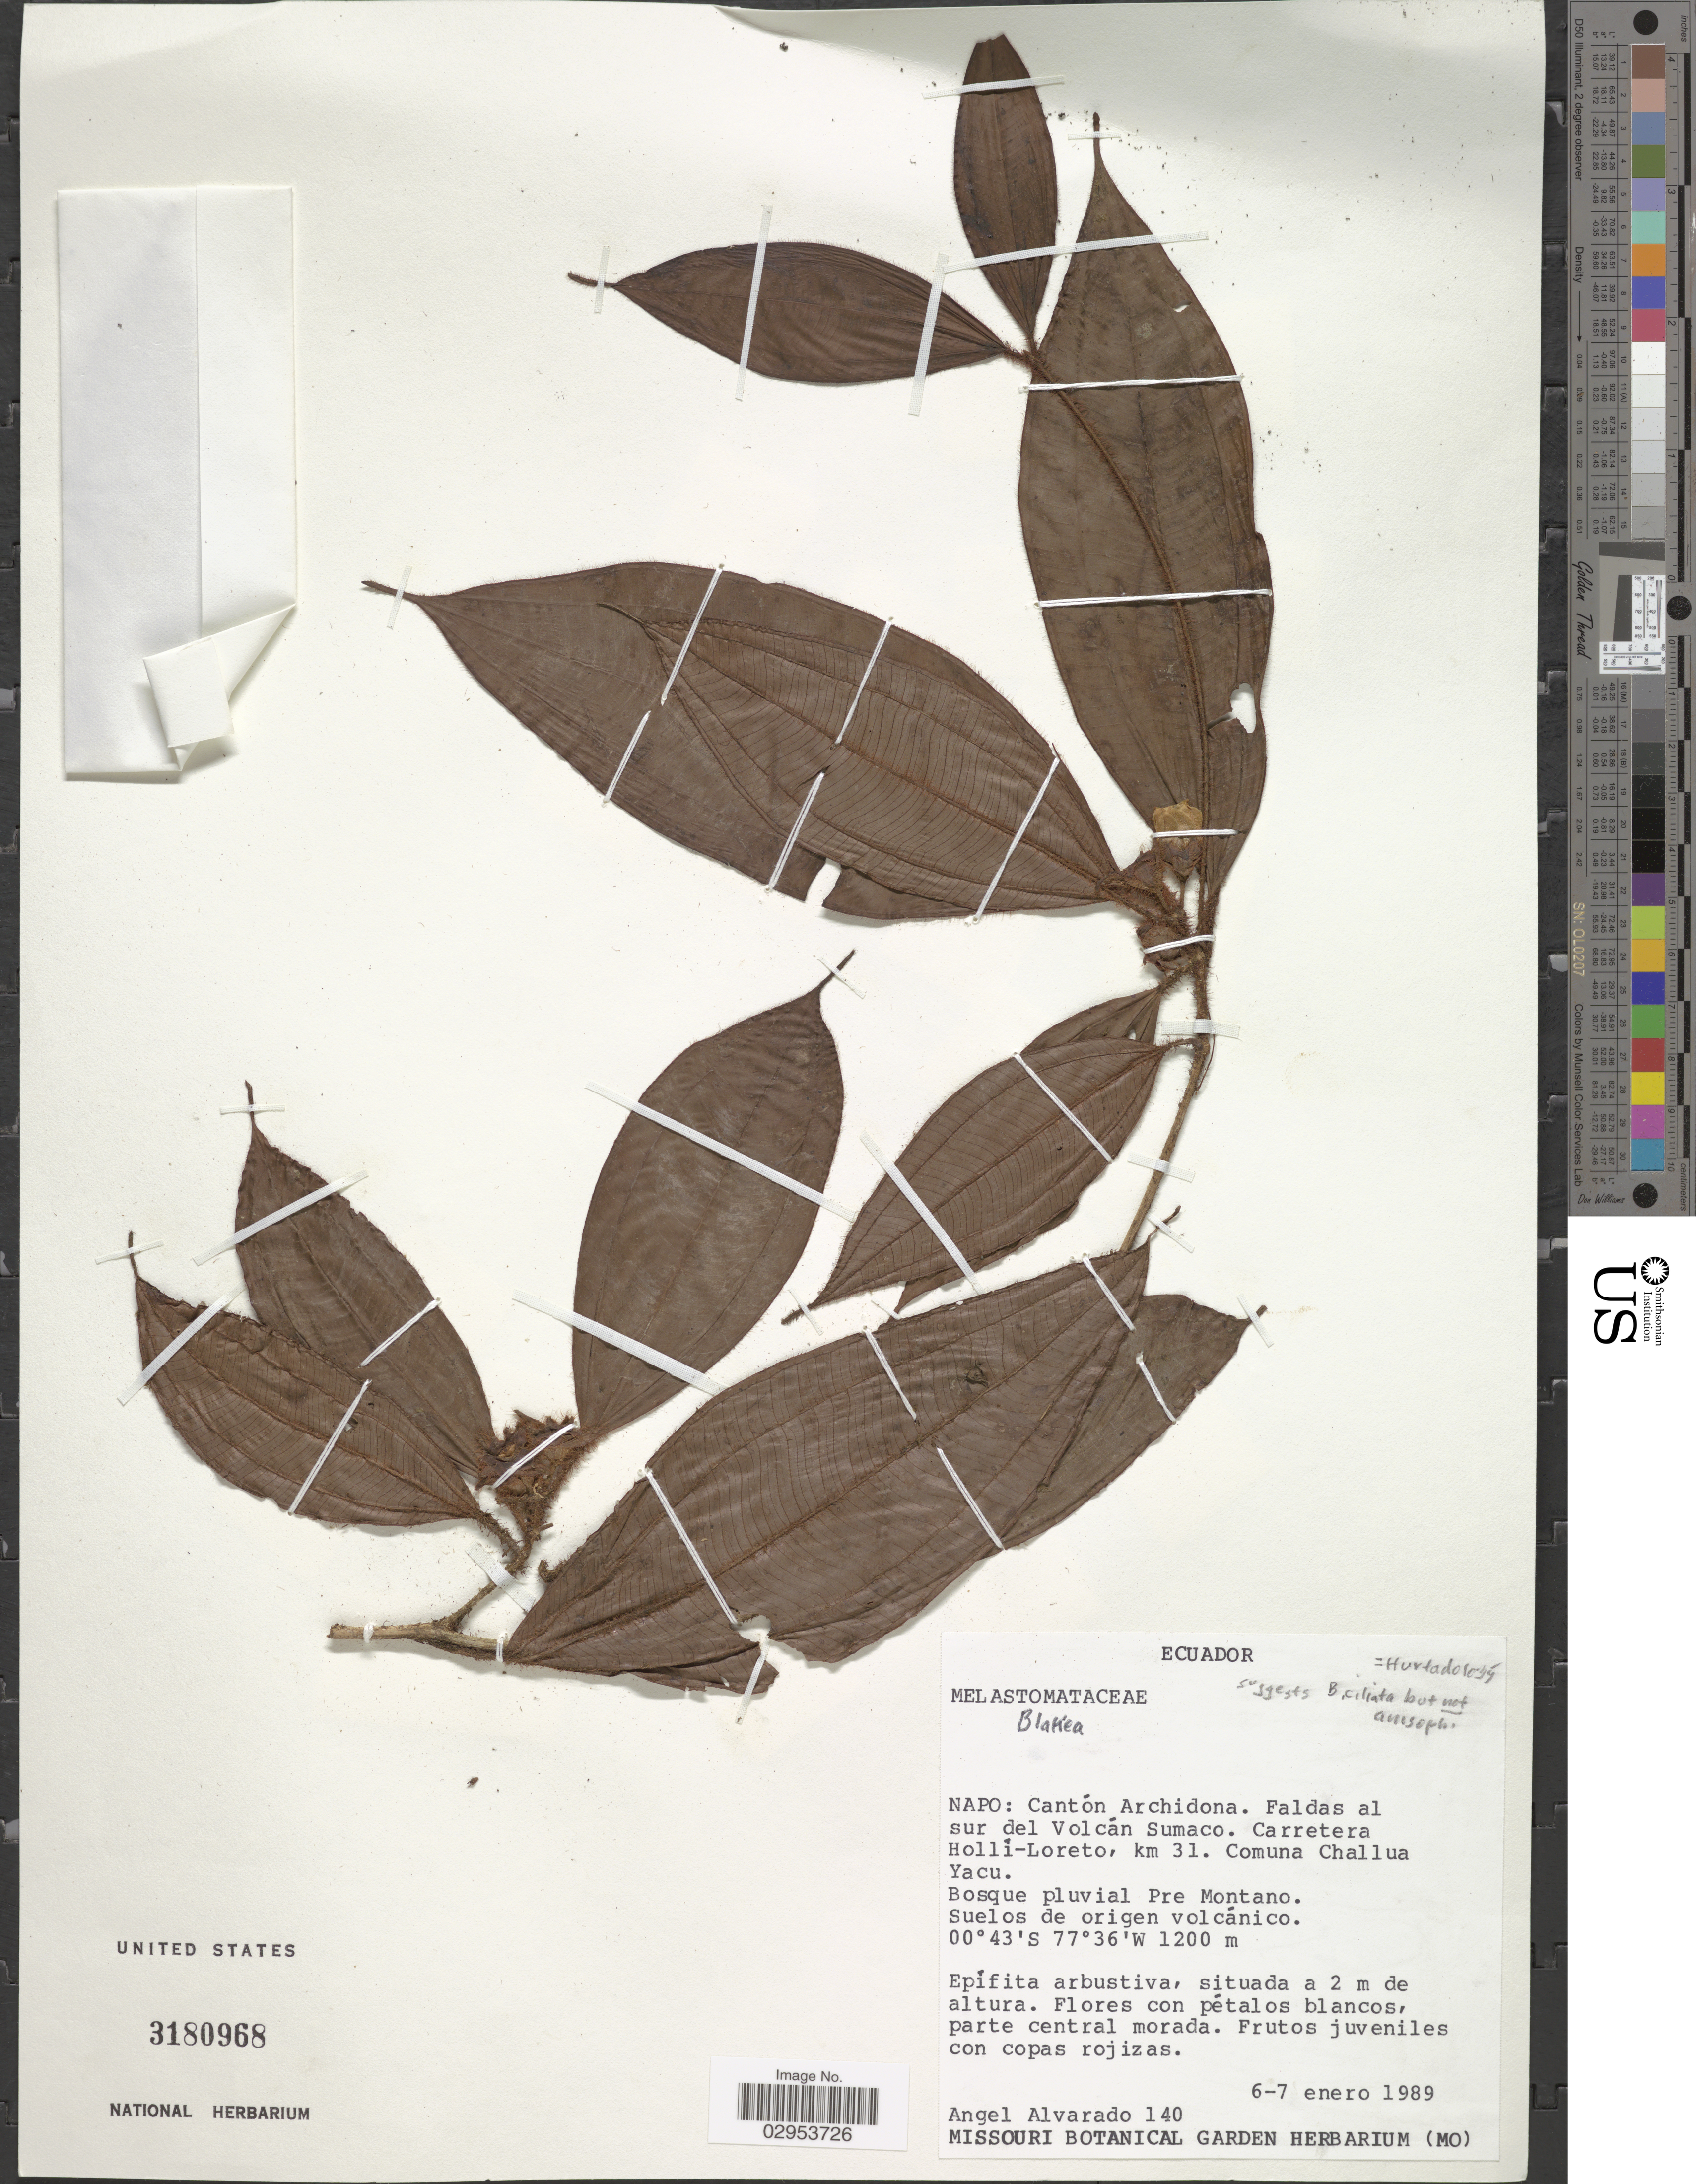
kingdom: Plantae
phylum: Tracheophyta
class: Magnoliopsida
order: Myrtales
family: Melastomataceae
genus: Blakea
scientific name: Blakea sp.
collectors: A. Alvarado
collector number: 140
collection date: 1989-01-06/1989-01-07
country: Ecuador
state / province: Napo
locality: Cantón Archidona. Faldas al sur del Volcán Sumaco. Carretera Hollí-Loreto, km 31. Comuna Challua Yacu.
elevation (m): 1200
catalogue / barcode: US 3180968